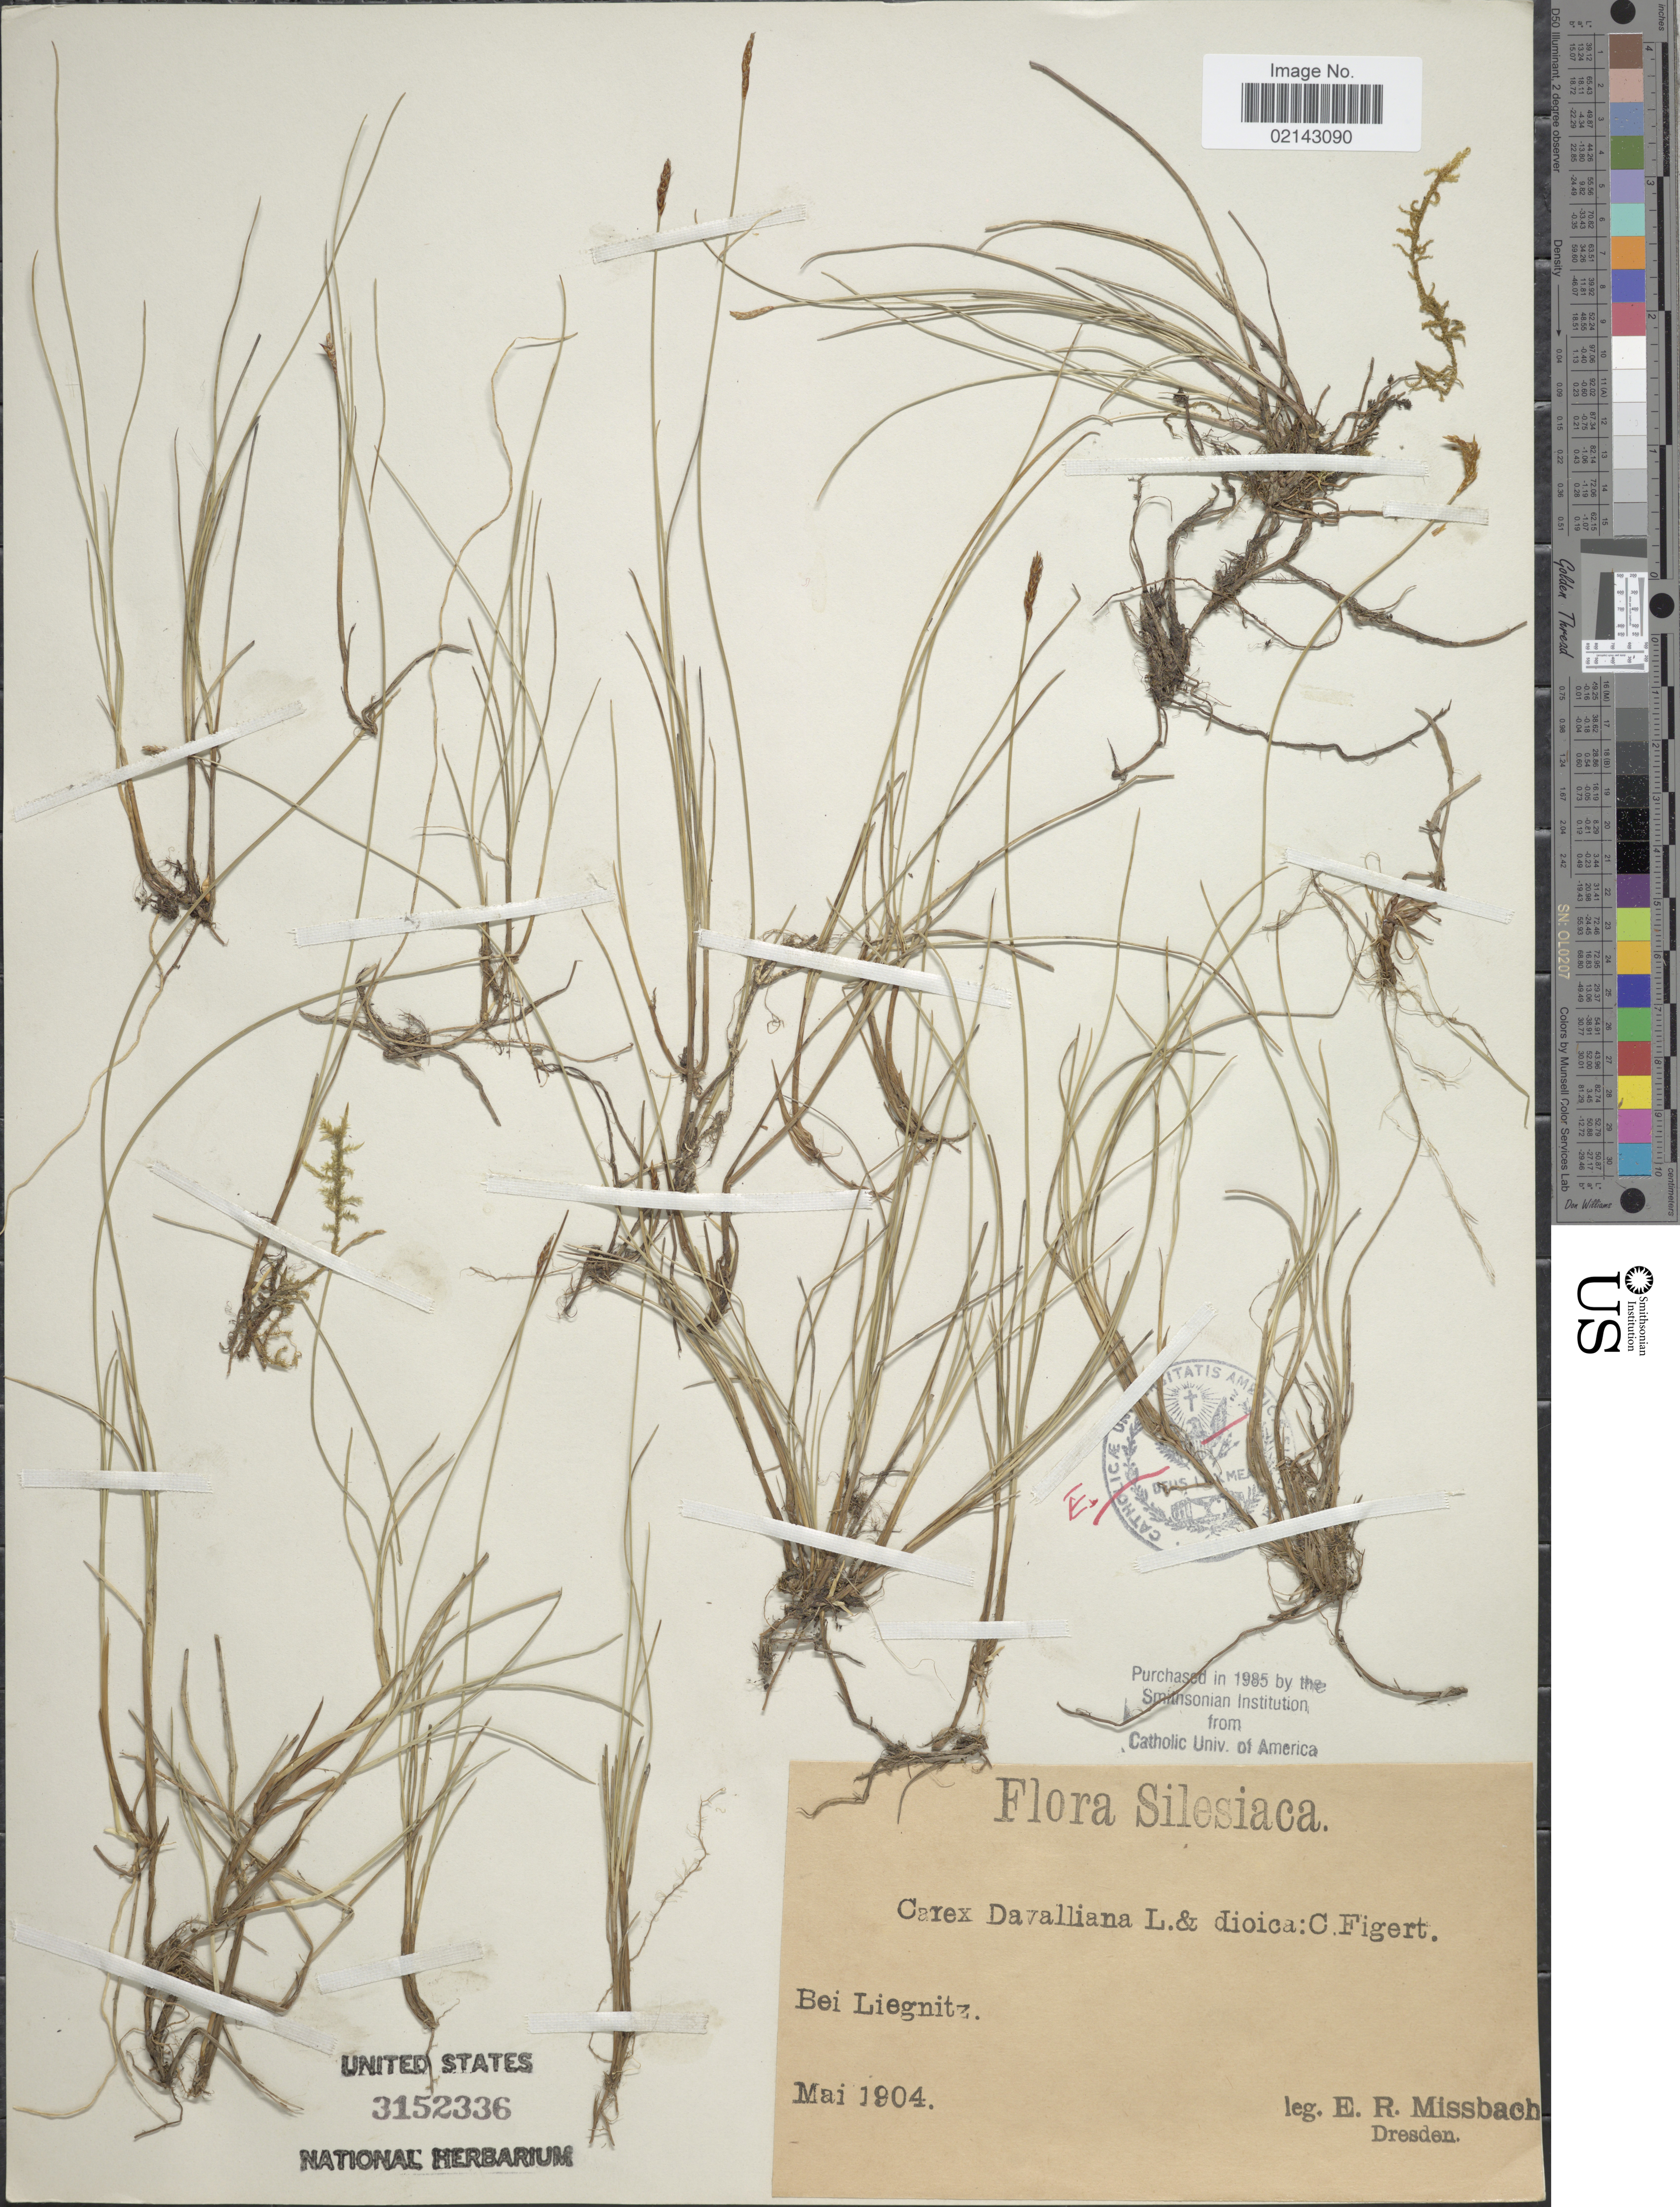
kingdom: Plantae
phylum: Tracheophyta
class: Liliopsida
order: Poales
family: Cyperaceae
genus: Carex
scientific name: Carex davalliana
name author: Sm.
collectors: E. Missbach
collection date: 1904-05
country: Poland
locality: Silesiaca. Bei Liegnitz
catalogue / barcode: US 3152336